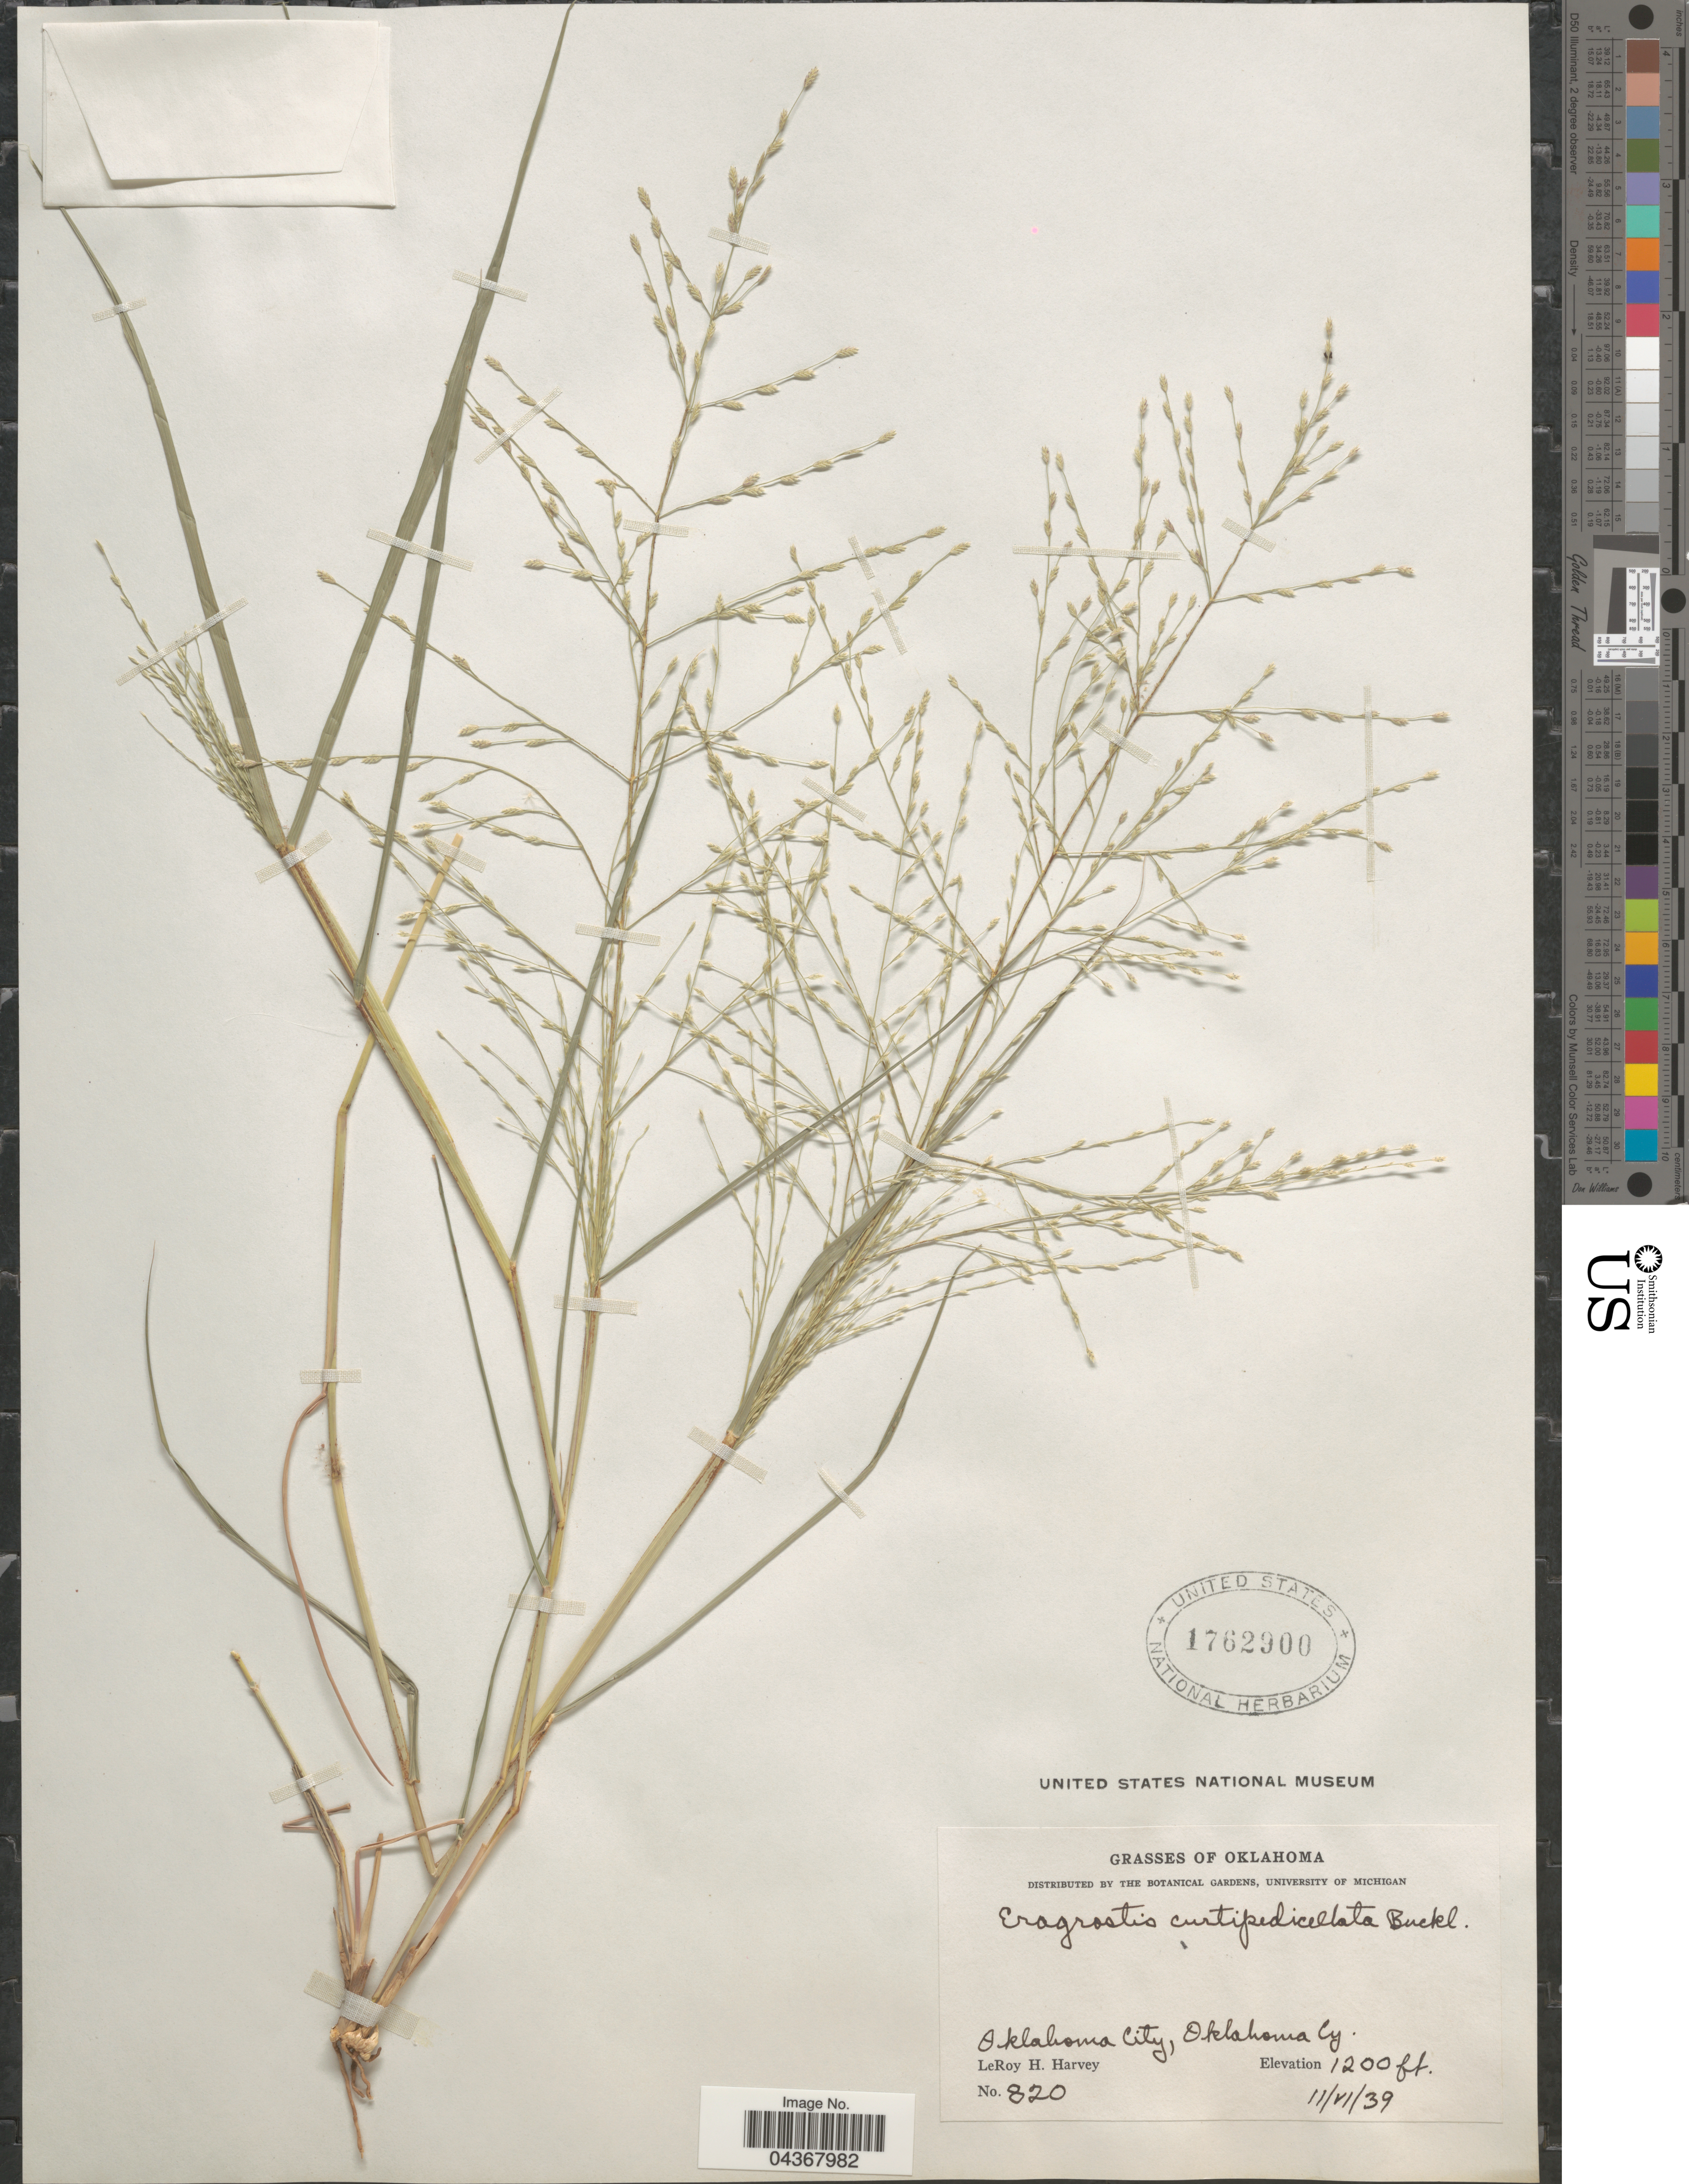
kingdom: Plantae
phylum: Tracheophyta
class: Liliopsida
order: Poales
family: Poaceae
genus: Eragrostis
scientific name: Eragrostis curtipedicellata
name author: Buckley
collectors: L. H. Harvey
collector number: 820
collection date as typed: Transcribed d/m/y: 11/6/39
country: United States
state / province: Oklahoma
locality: Oklahoma City, Oklahoma Cy.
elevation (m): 366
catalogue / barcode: US 1762900